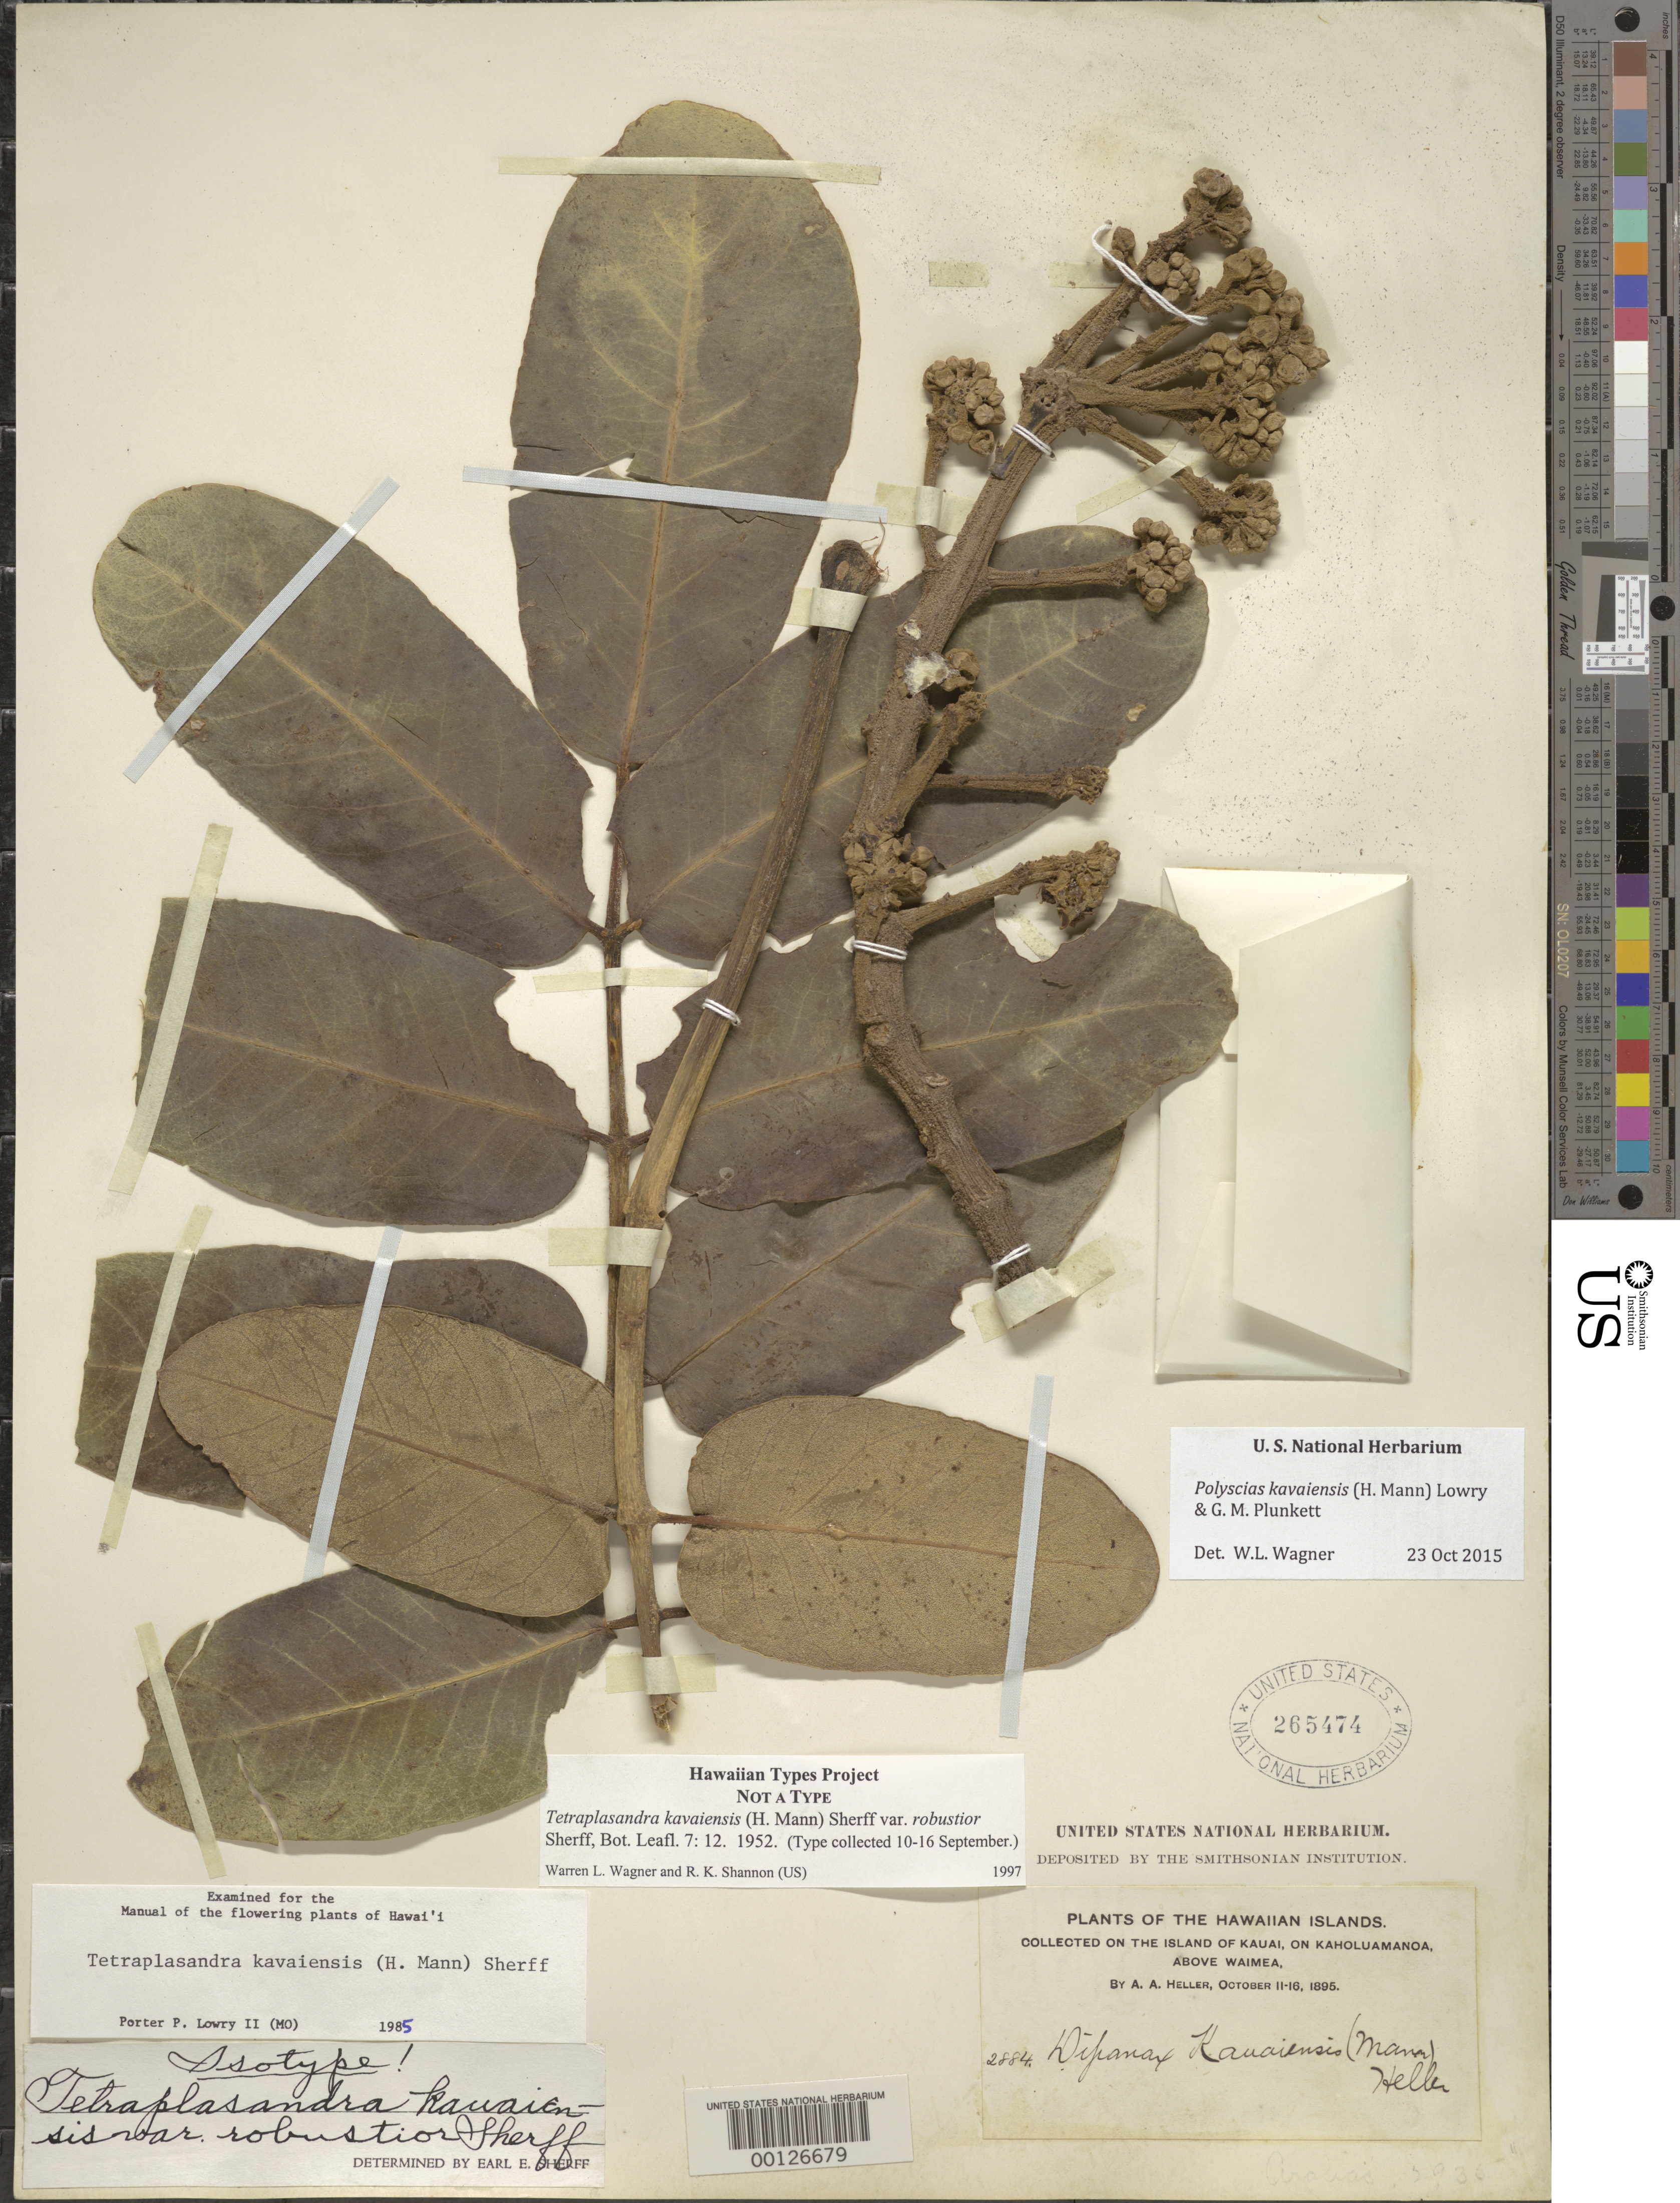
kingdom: Plantae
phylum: Tracheophyta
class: Magnoliopsida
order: Apiales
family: Araliaceae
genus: Polyscias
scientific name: Polyscias kavaiensis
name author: (H. Mann) Lowry & G. M. Plunkett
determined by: Wagner, W. L., (BOT), Smithsonian Institution - National Museum of Natural History (UNITED STATES)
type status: Isotype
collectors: A. A. Heller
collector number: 2884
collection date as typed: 11 Oct 1895 to 16 Oct 1895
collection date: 1895-10-11/1895-10-16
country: United States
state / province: Hawaii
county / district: Kauai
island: Kaua'i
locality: Kaholuamanoa above Waimea.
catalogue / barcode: US 265474